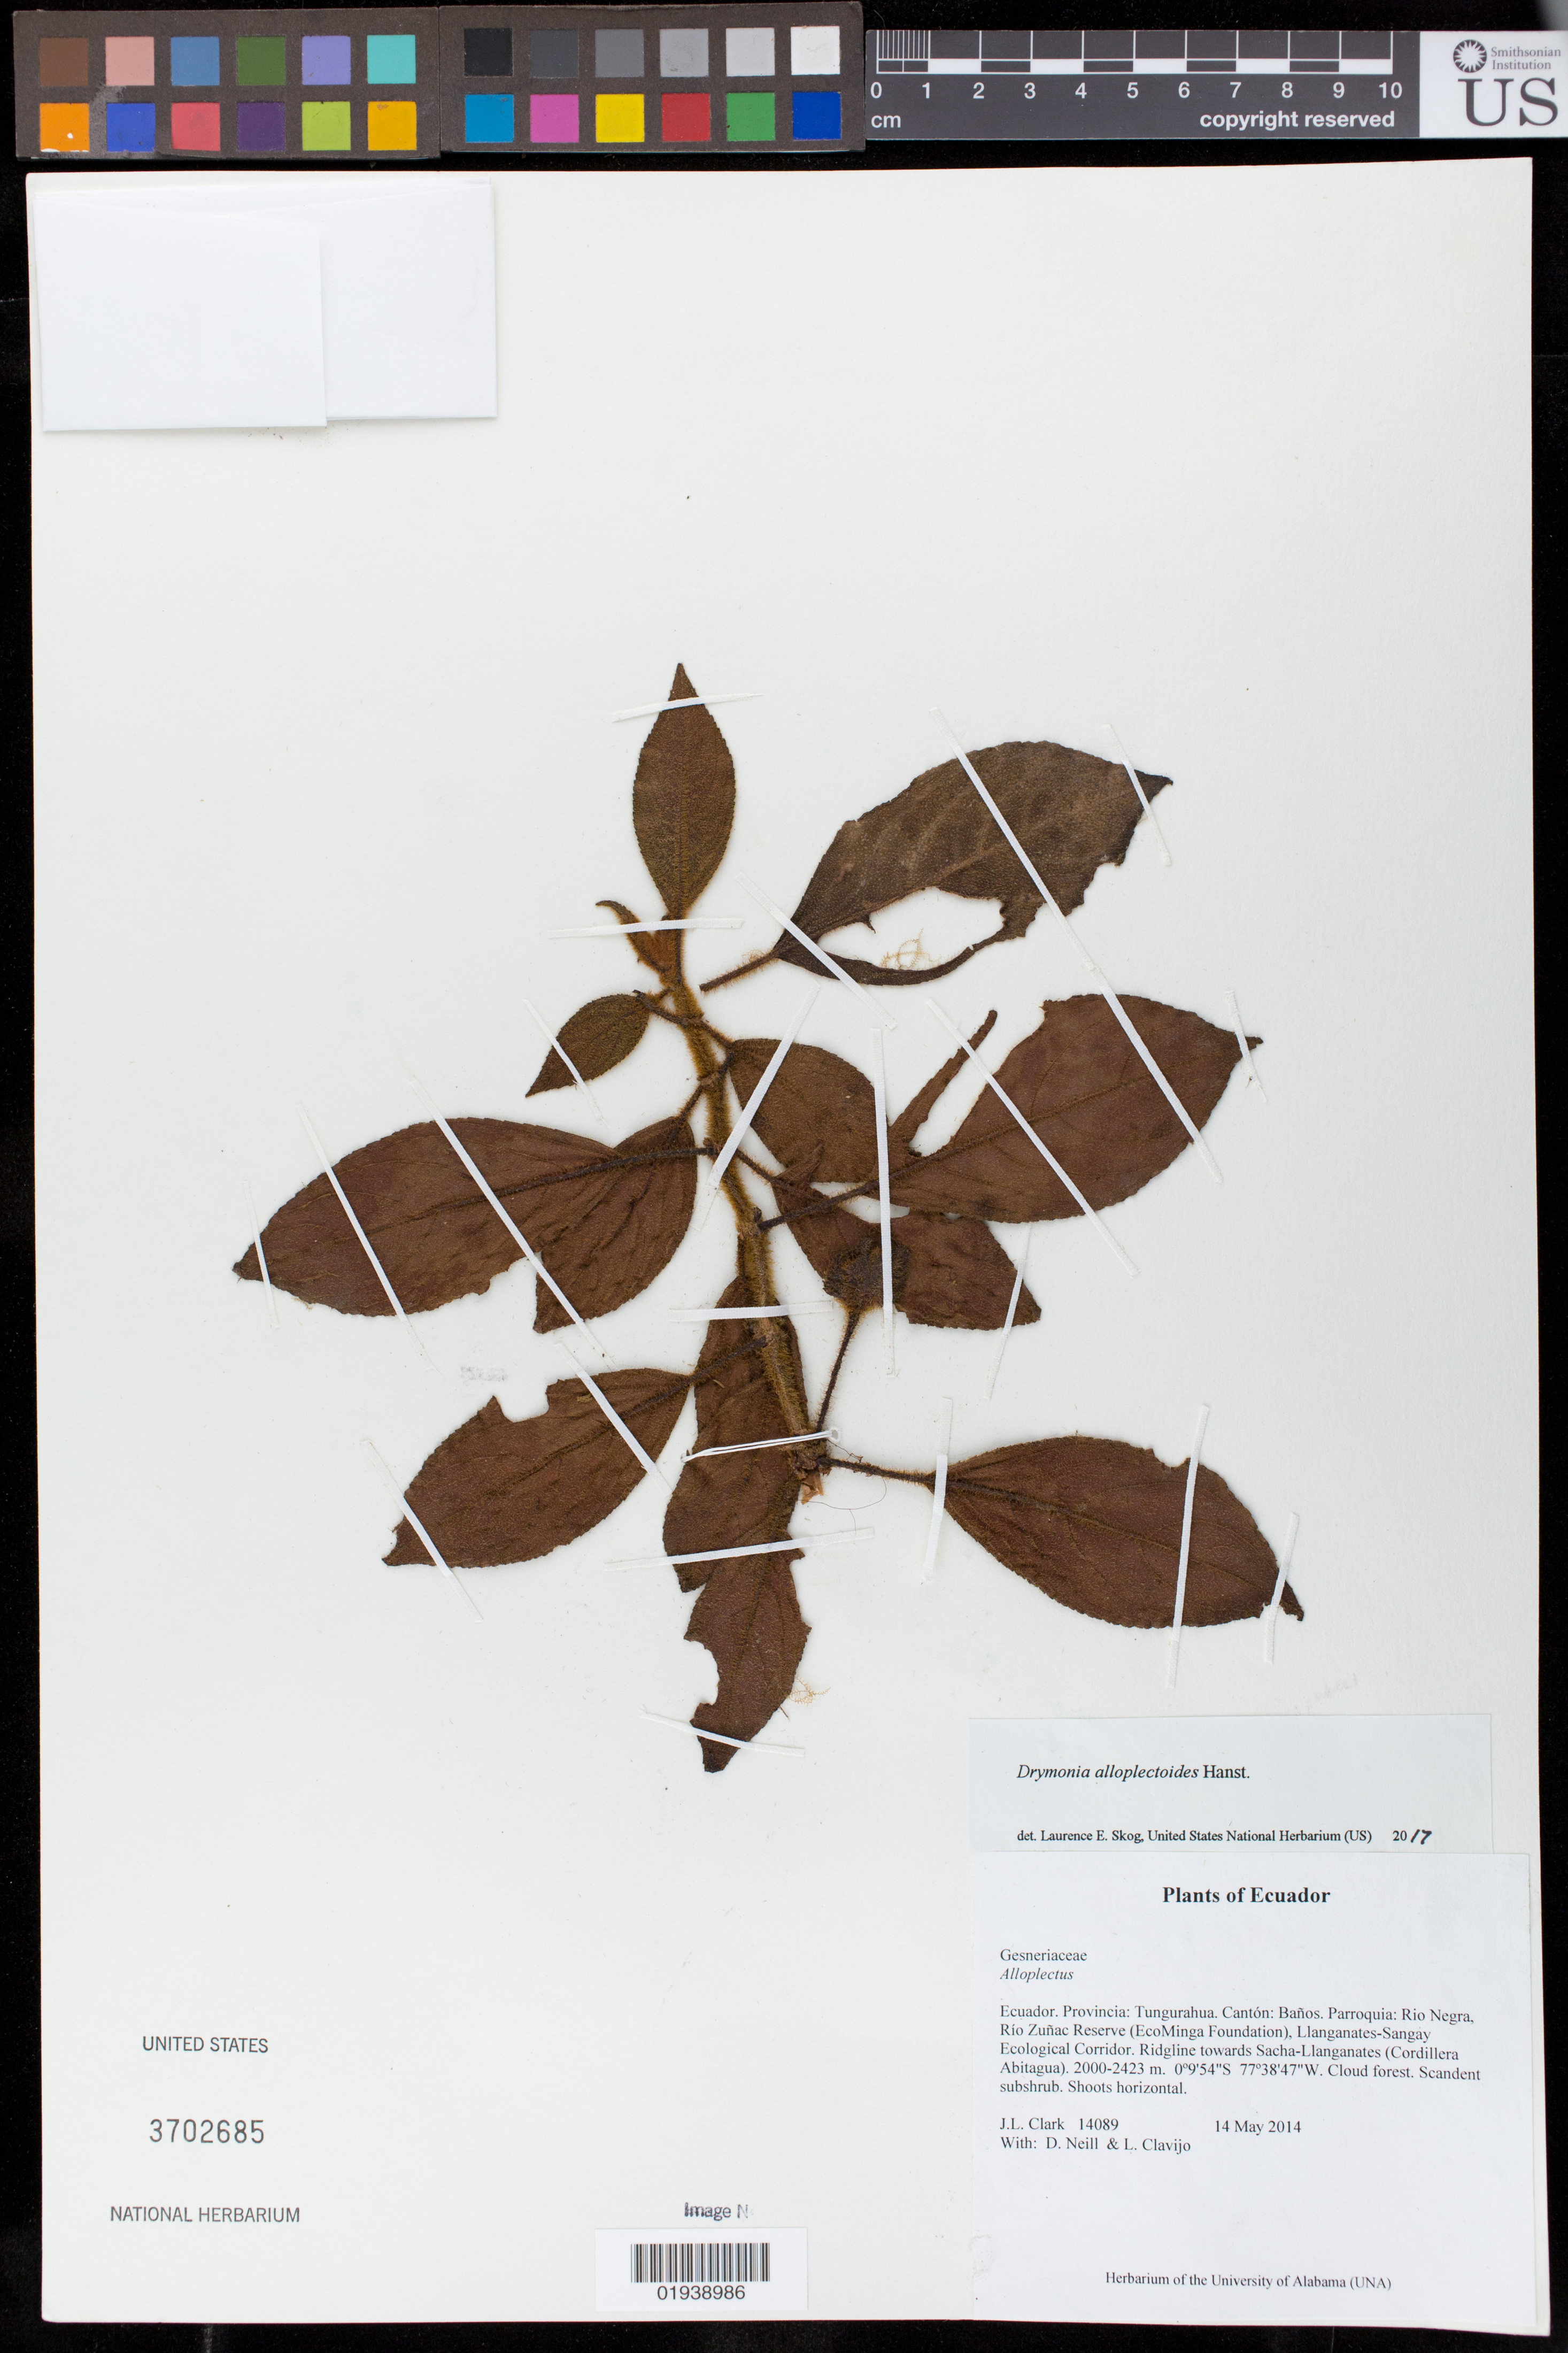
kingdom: Plantae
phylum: Tracheophyta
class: Magnoliopsida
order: Lamiales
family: Gesneriaceae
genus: Drymonia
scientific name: Drymonia alloplectoides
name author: Hanst.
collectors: J. L. Clark, D. Neill & L. Clavijo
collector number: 14089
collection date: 2014-05-14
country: Ecuador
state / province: Tungurahua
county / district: Banos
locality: Parroquia: Rio Negra, Rio Zunac Reserve (EcoMinga Foundation), Llanganates-Sangay Ecological Corridor. Ridgeline towards Sacha-Llanganates (Cordillera Abitagua).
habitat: Cloud forest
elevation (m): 2000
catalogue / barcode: US 3702685